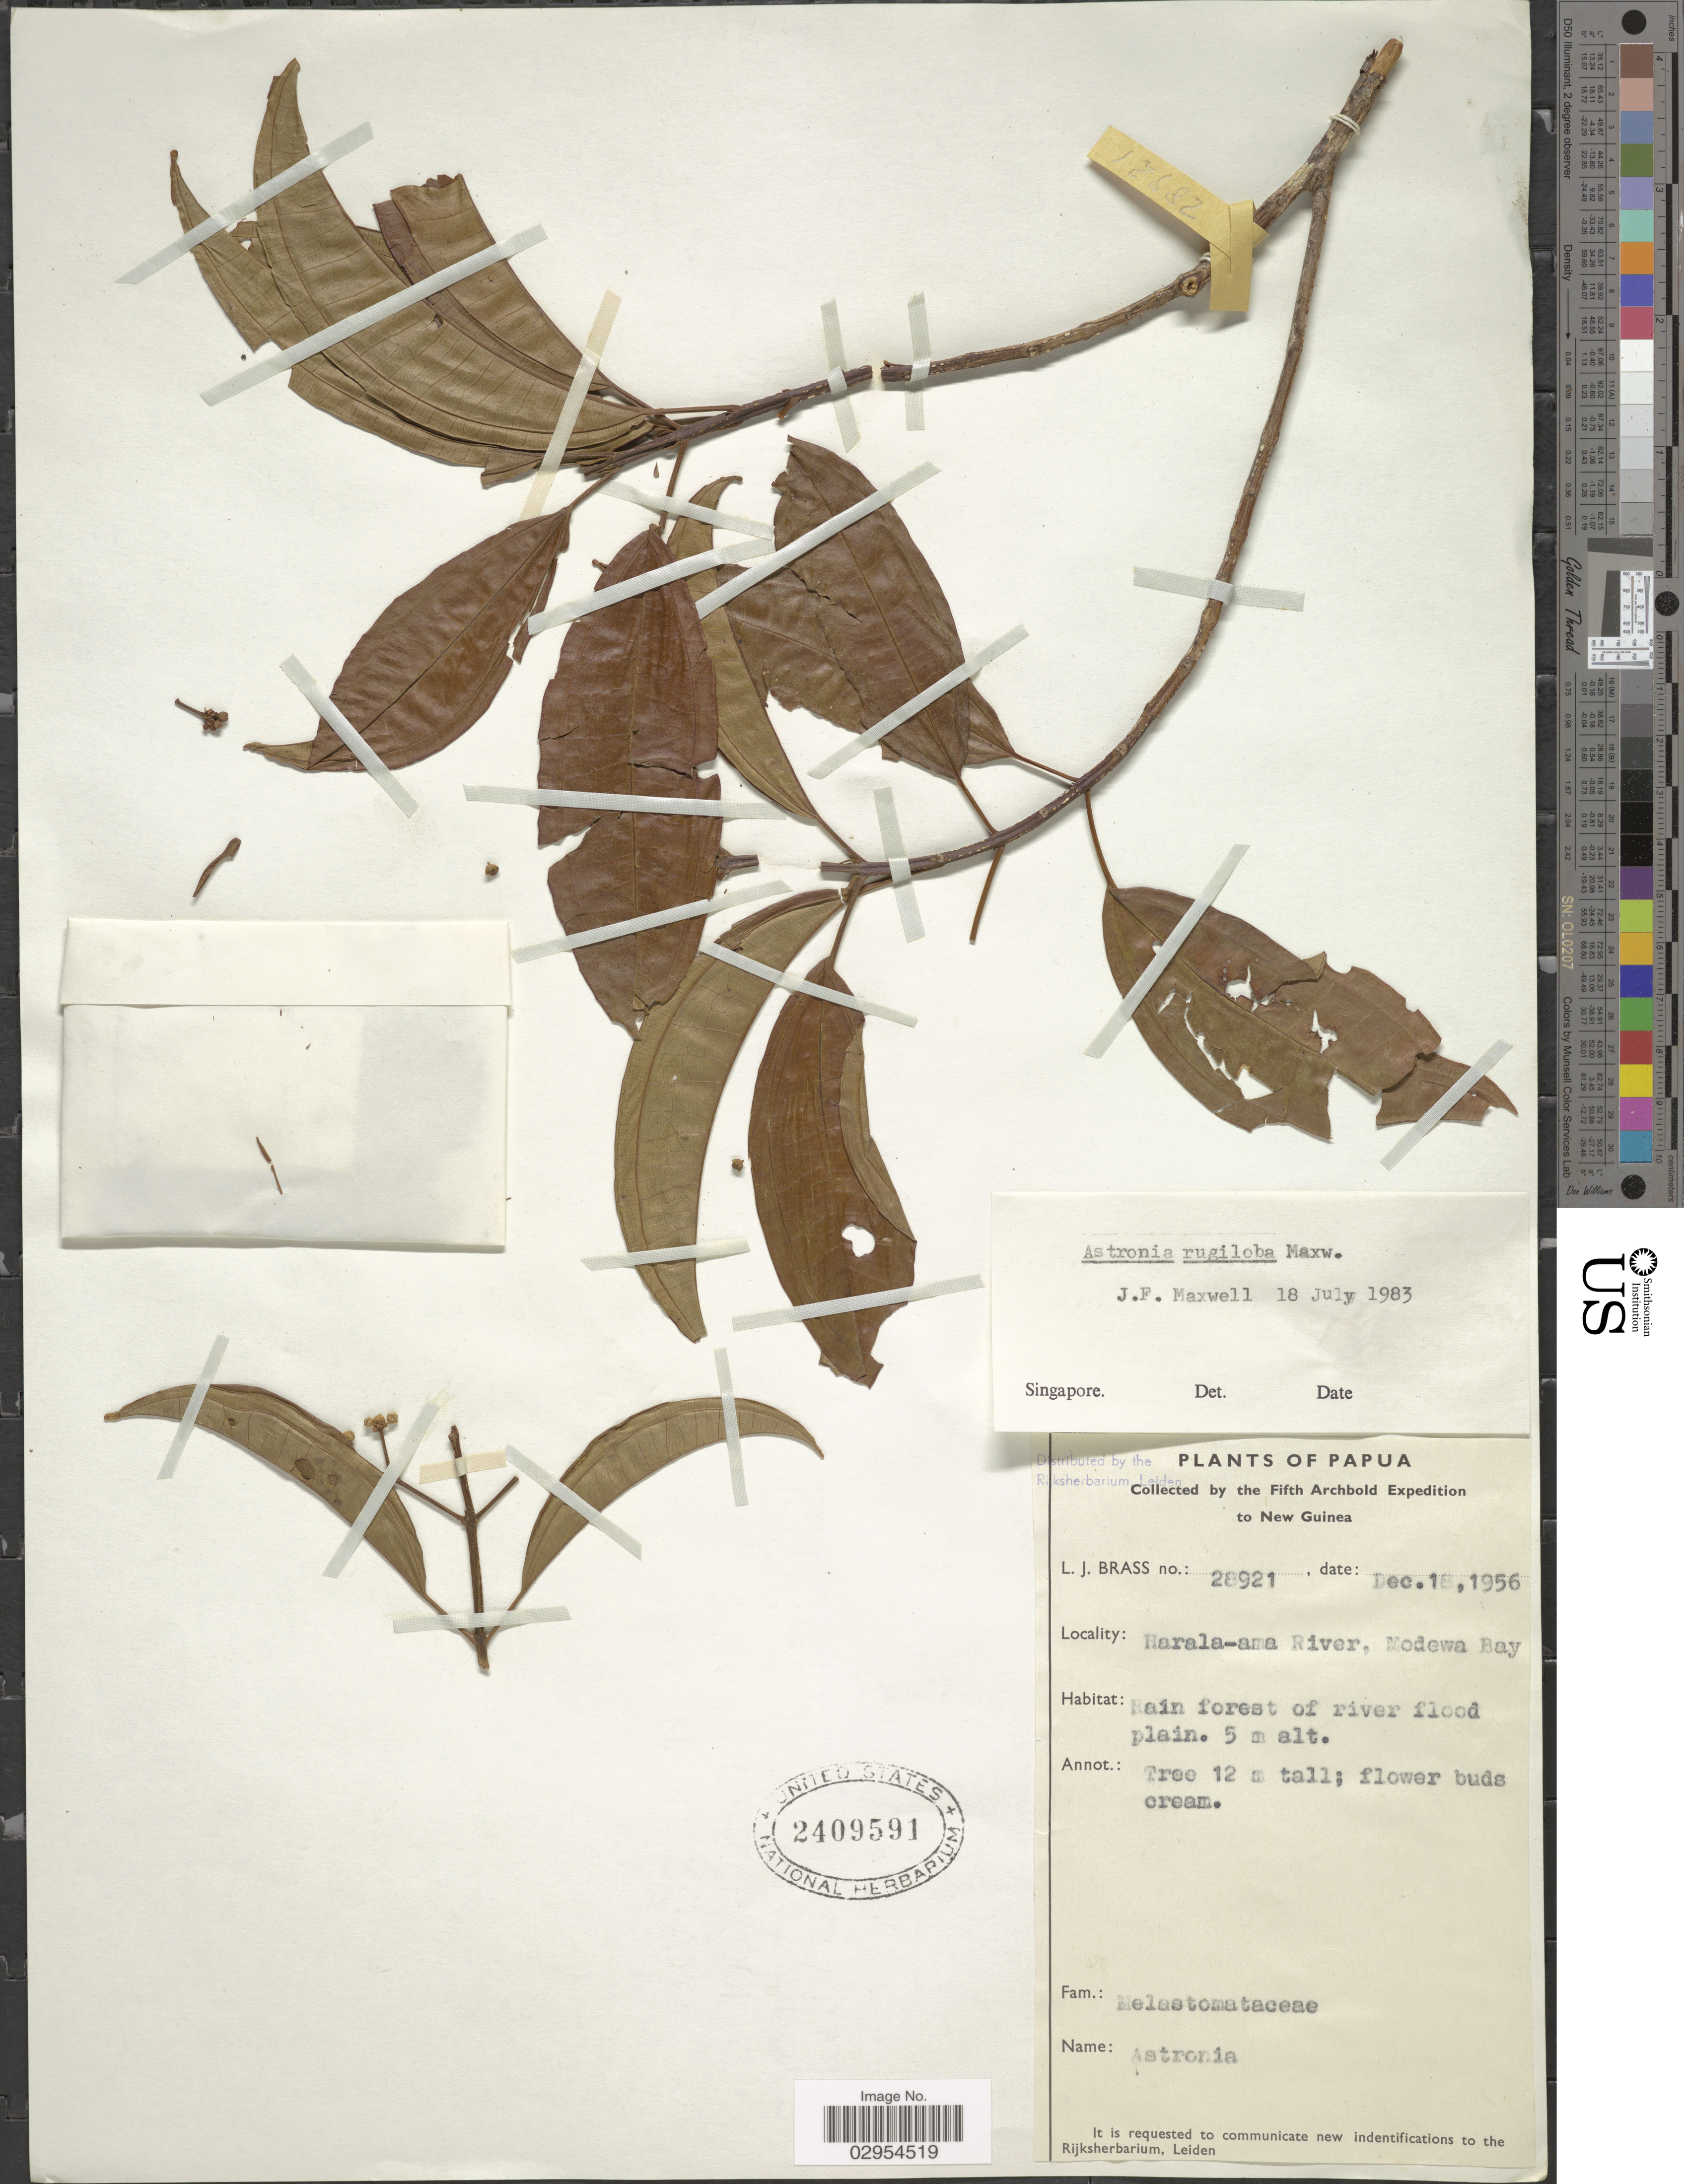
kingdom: Plantae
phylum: Tracheophyta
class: Magnoliopsida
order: Myrtales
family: Melastomataceae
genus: Astronia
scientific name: Astronia rugata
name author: J.F. Maxwell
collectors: L. J. Brass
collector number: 28921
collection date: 1956-12-18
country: Papua New Guinea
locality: New Guinea. Rarala-ama River, Modewa Bay.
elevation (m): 5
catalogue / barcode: US 2409591